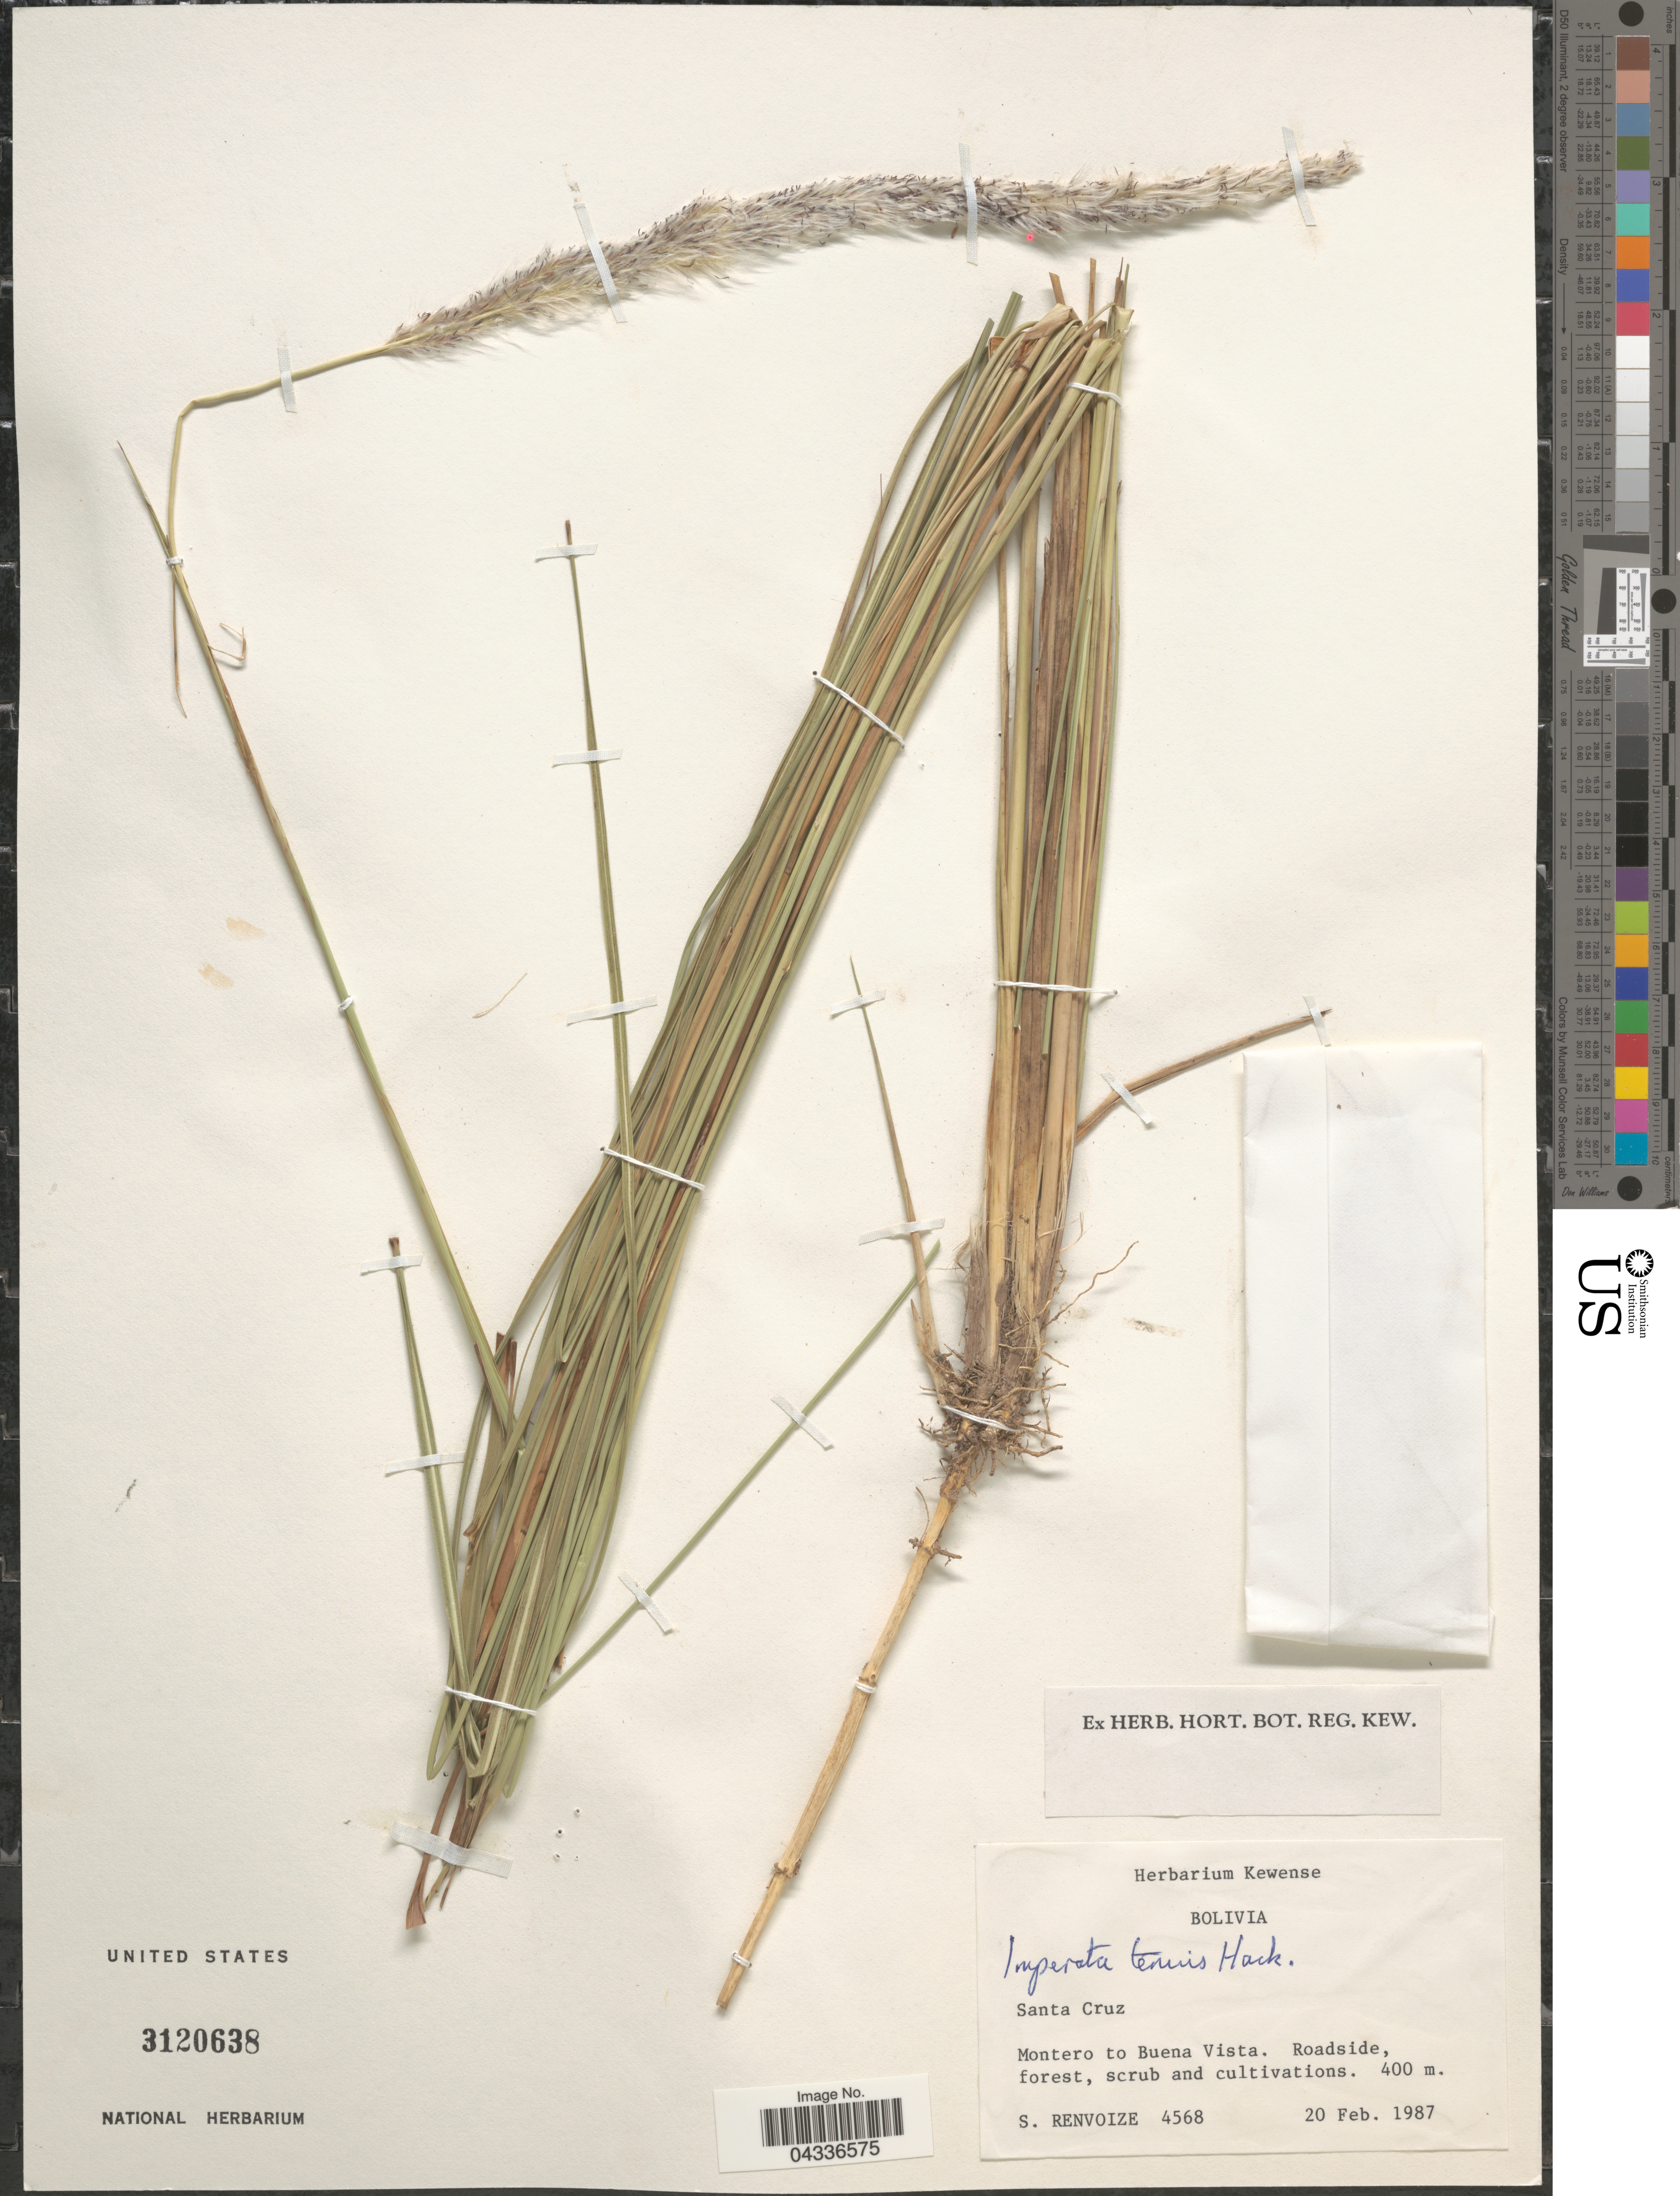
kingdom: Plantae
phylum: Tracheophyta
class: Liliopsida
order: Poales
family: Poaceae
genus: Imperata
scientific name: Imperata tenuis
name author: Hack.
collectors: S. A. Renvoize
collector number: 4568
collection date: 1987-02-20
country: Bolivia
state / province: Santa Cruz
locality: Montero to Buena Vista. Roadside.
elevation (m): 400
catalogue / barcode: US 3120638